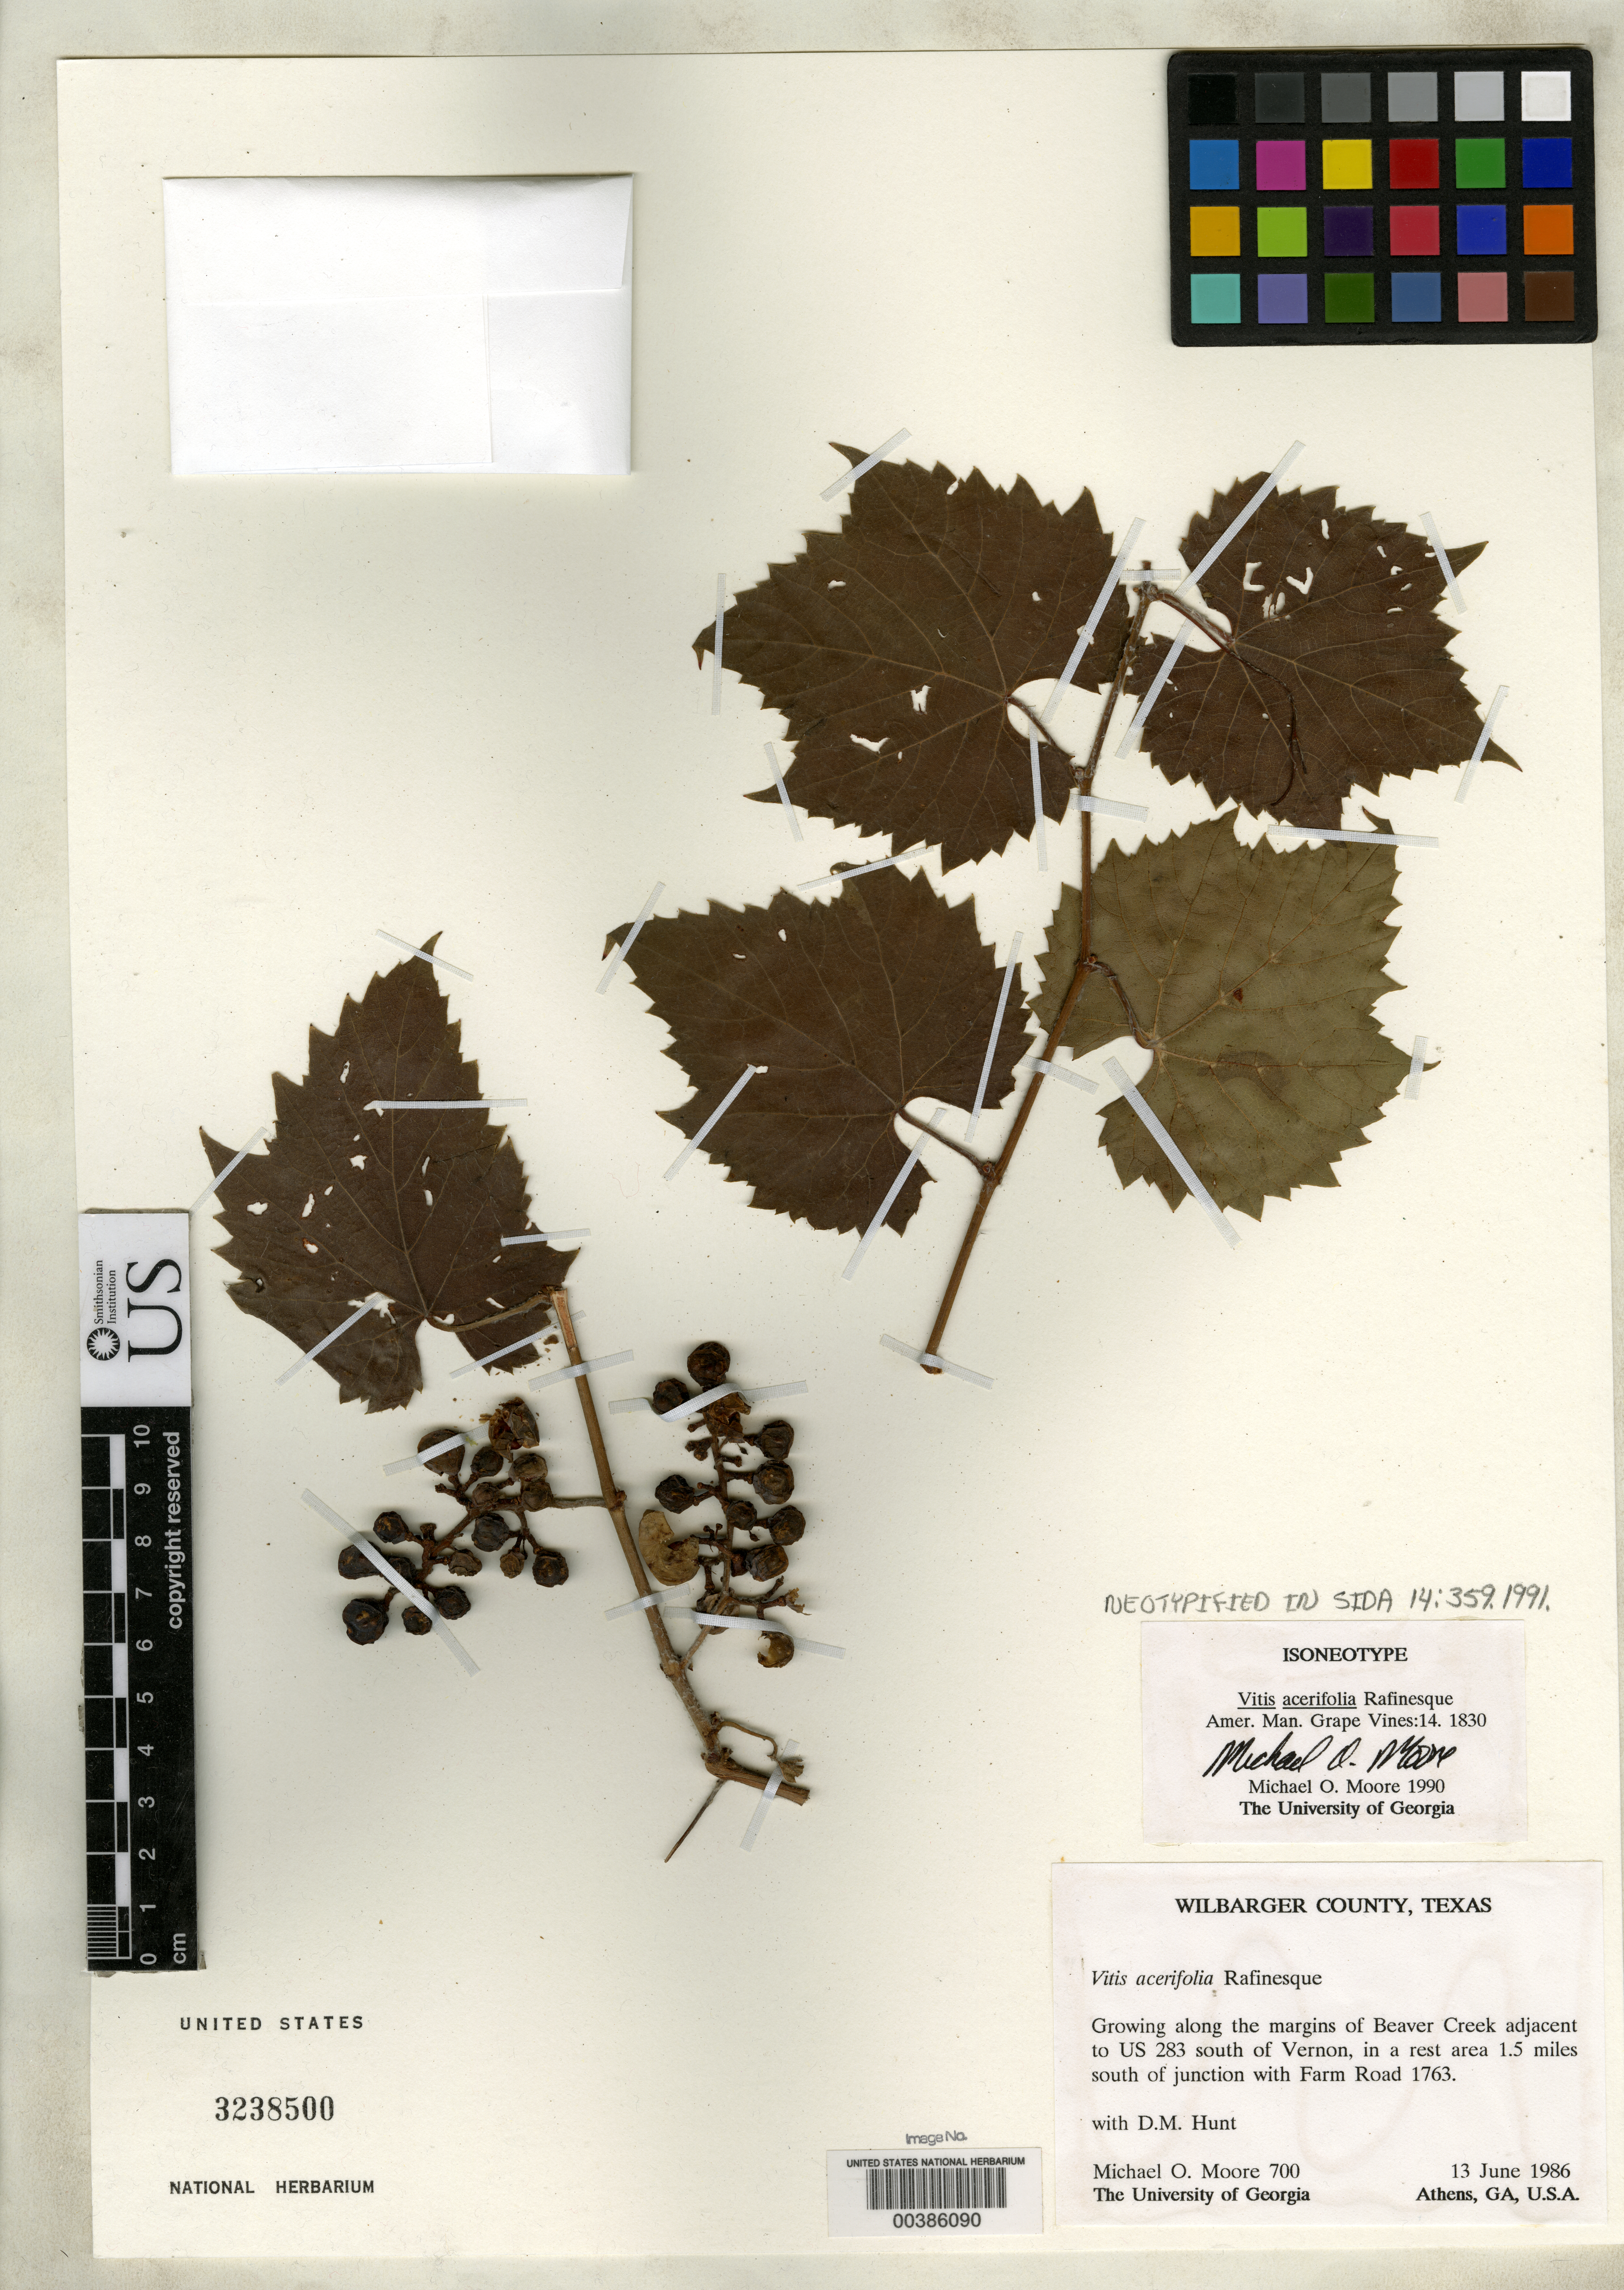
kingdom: Plantae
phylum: Tracheophyta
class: Magnoliopsida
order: Vitales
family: Vitaceae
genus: Vitis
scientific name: Vitis acerifolia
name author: Raf.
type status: Isoneotype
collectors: M. O. Moore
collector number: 700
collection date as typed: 13 Jun 1986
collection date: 1986-06-13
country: United States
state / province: Texas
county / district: Wilbarger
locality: Margins of Beaver Creek adjacent to US 28 3 S of Vernon, rest area 1.5 mi S of junction with farm road 1763.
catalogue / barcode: US 3238500